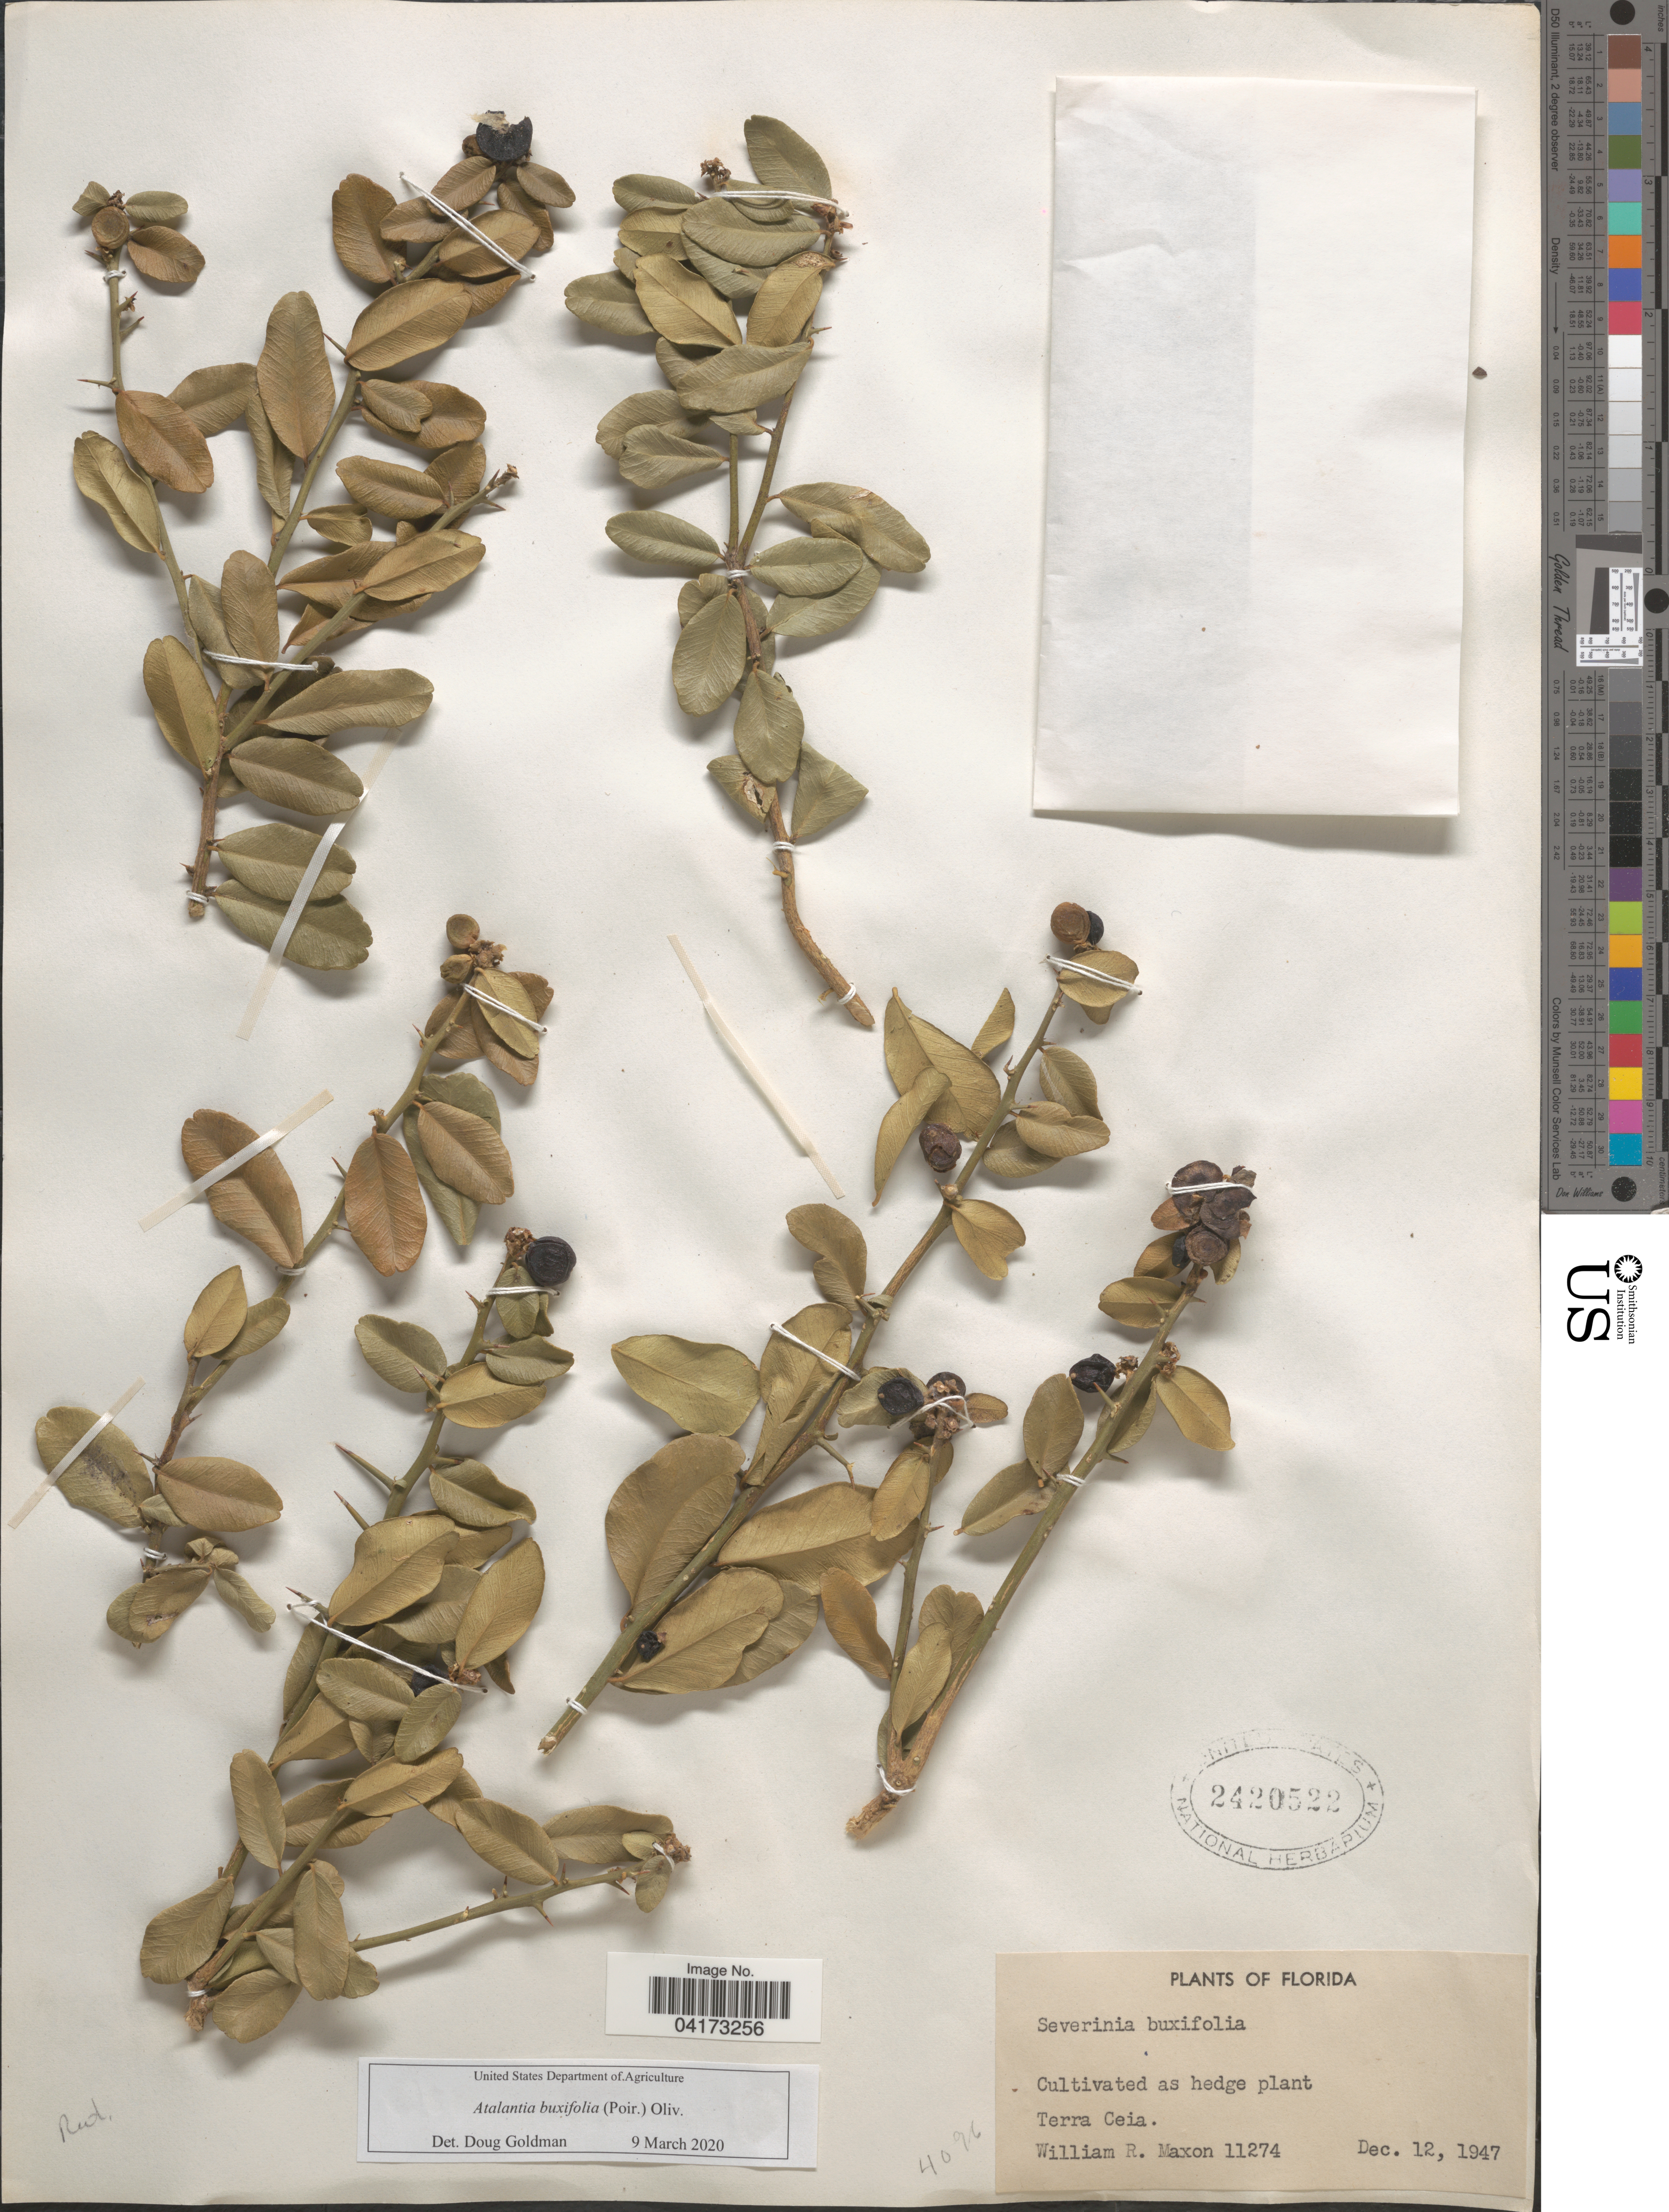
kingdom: Plantae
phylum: Tracheophyta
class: Magnoliopsida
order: Sapindales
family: Rutaceae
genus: Atalantia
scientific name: Atalantia buxifolia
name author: (Poir.) Oliv.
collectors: W. R. Maxon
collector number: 11274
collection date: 1947-12-12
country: United States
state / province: Florida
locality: Terra Ceia.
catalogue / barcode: US 2420522